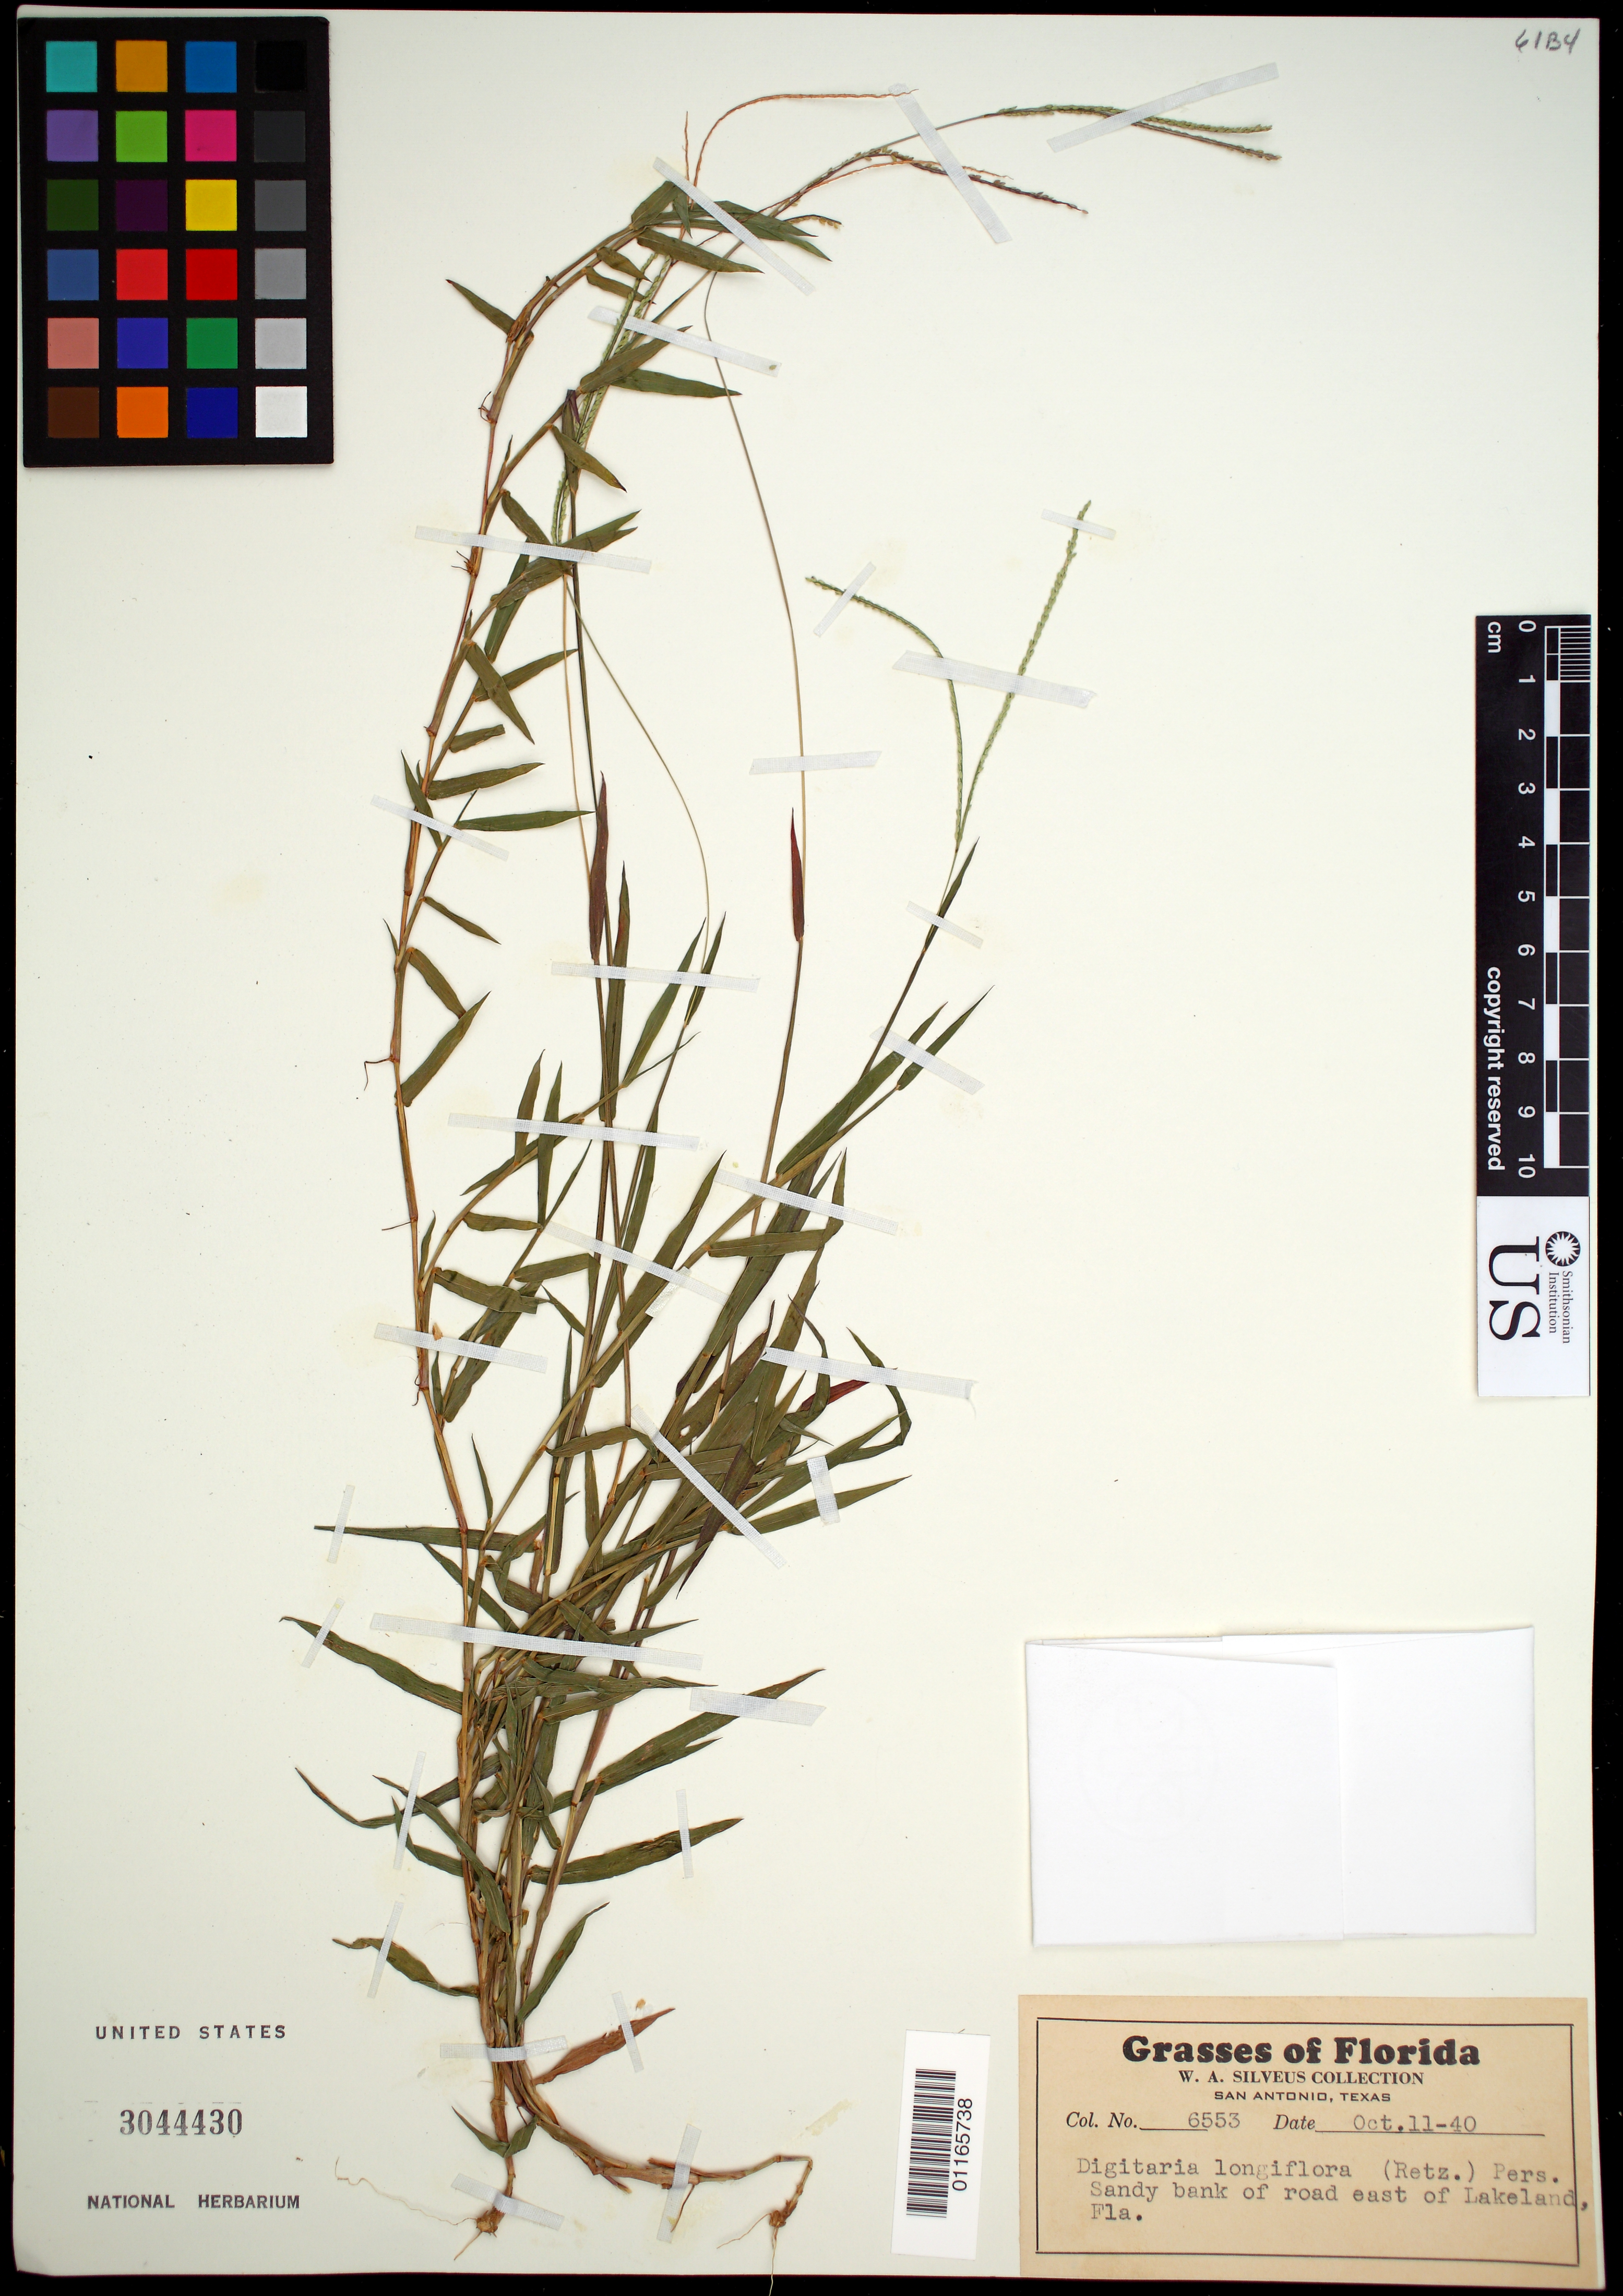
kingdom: Plantae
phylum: Tracheophyta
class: Liliopsida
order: Poales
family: Poaceae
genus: Digitaria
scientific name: Digitaria longiflora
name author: (Retz.) Pers.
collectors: W. Silveus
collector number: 6553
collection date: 1940-10-11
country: United States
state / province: Florida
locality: Road east of Lakeland, Fla.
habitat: Sandy bank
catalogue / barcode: US 3044430